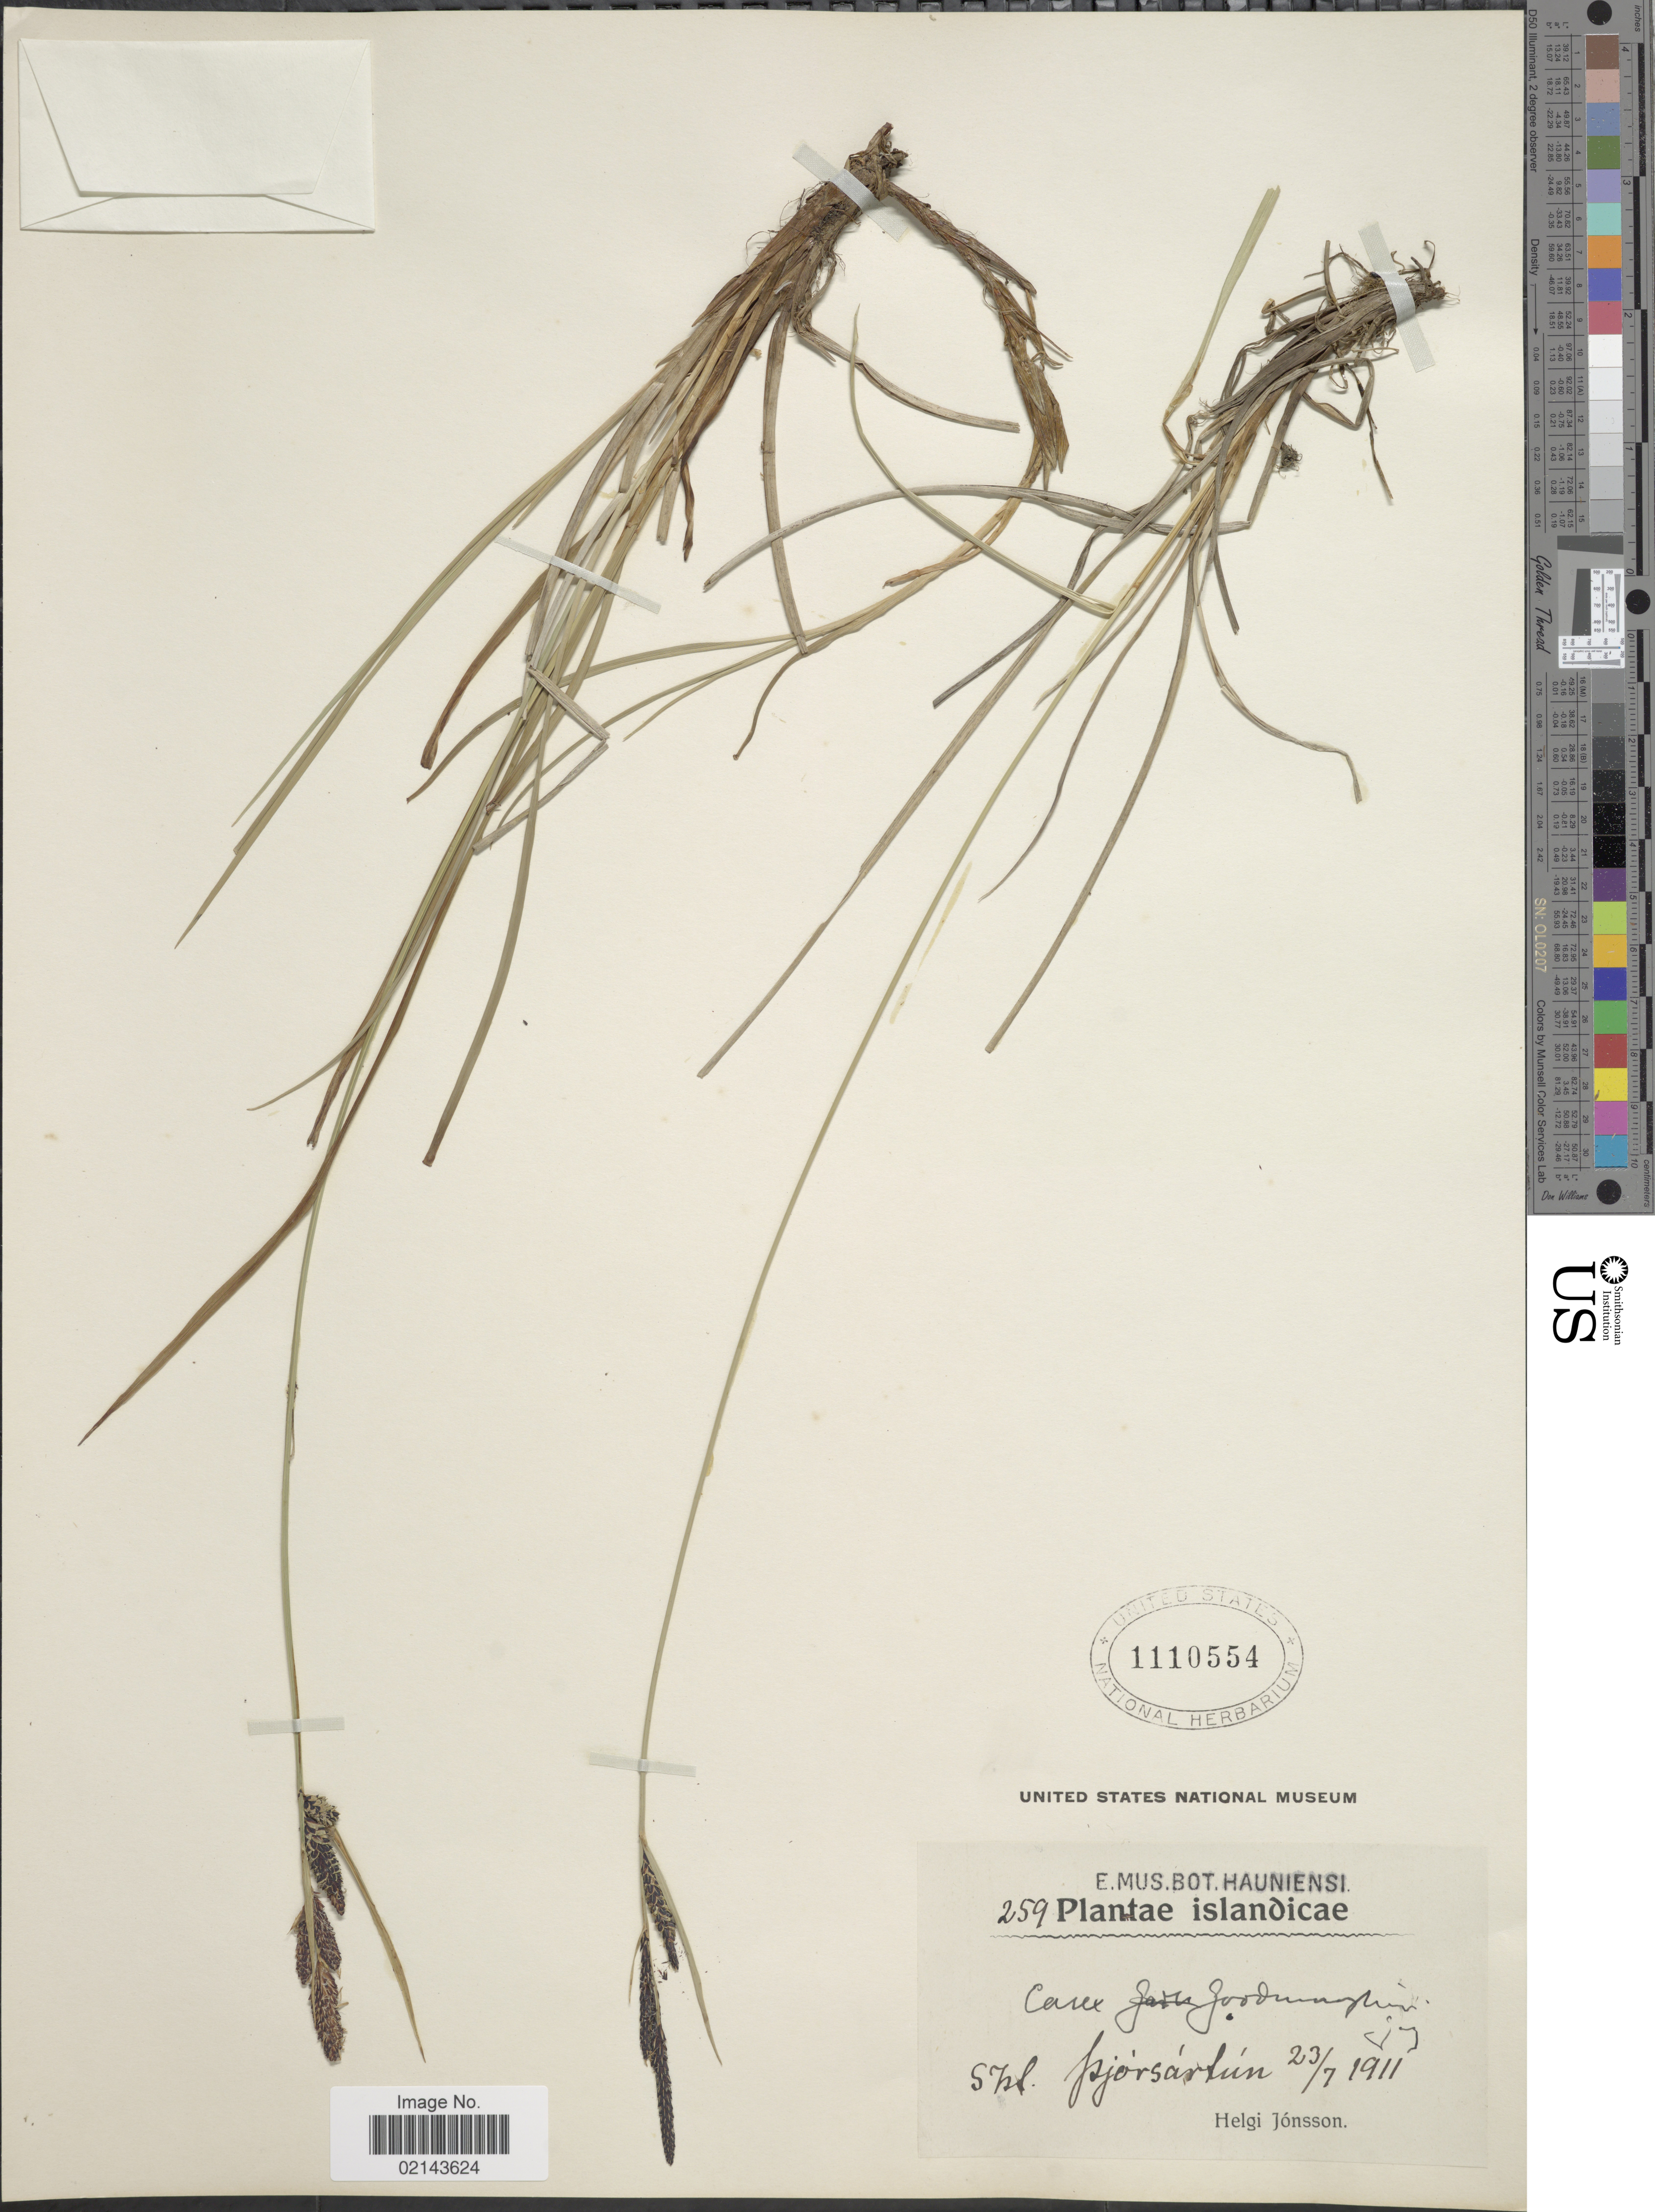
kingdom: Plantae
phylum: Tracheophyta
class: Liliopsida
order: Poales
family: Cyperaceae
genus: Carex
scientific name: Carex nigra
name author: (L.) Reichard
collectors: H. Jónsson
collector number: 259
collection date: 1911-07-23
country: Iceland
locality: Fsjorsártún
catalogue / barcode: US 1110554